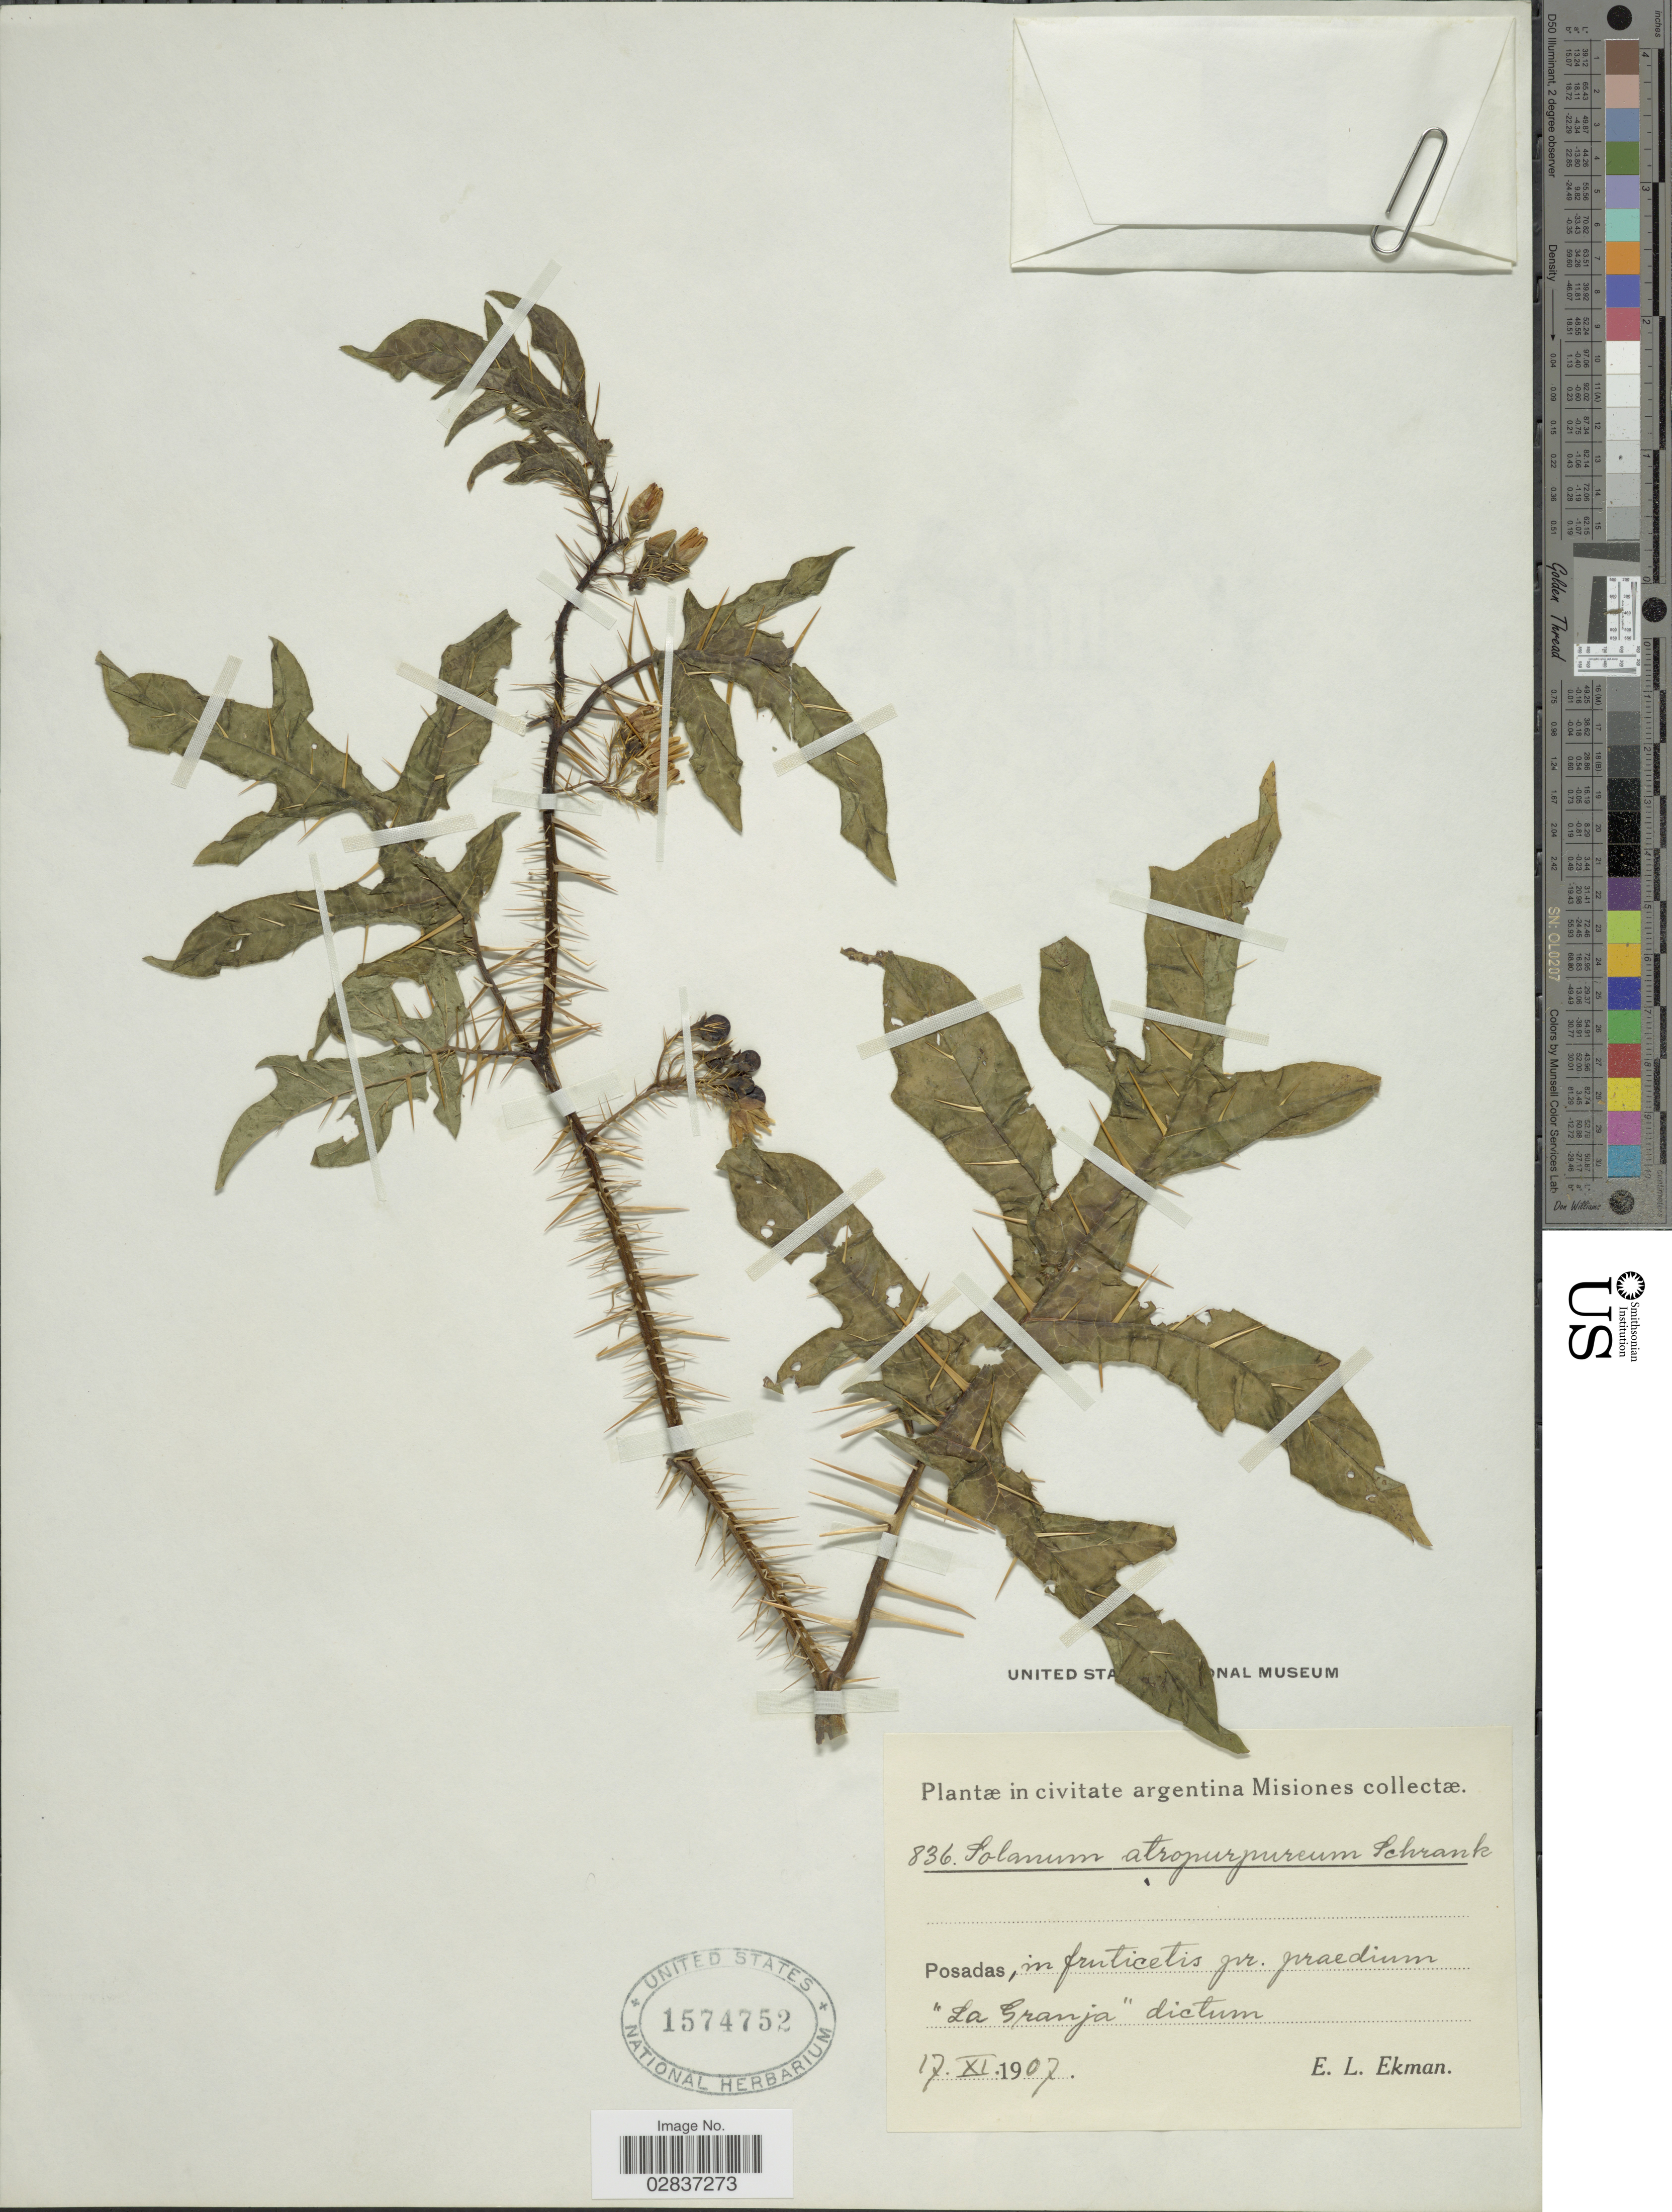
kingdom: Plantae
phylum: Tracheophyta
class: Magnoliopsida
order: Solanales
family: Solanaceae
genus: Solanum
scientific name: Solanum atropurpureum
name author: Schrank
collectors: E. L. Ekman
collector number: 836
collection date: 1907-11-17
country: Argentina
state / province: Misiones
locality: Posadas, in fruticetis pr. praedium "La Granja" dictum.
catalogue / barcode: US 1574752